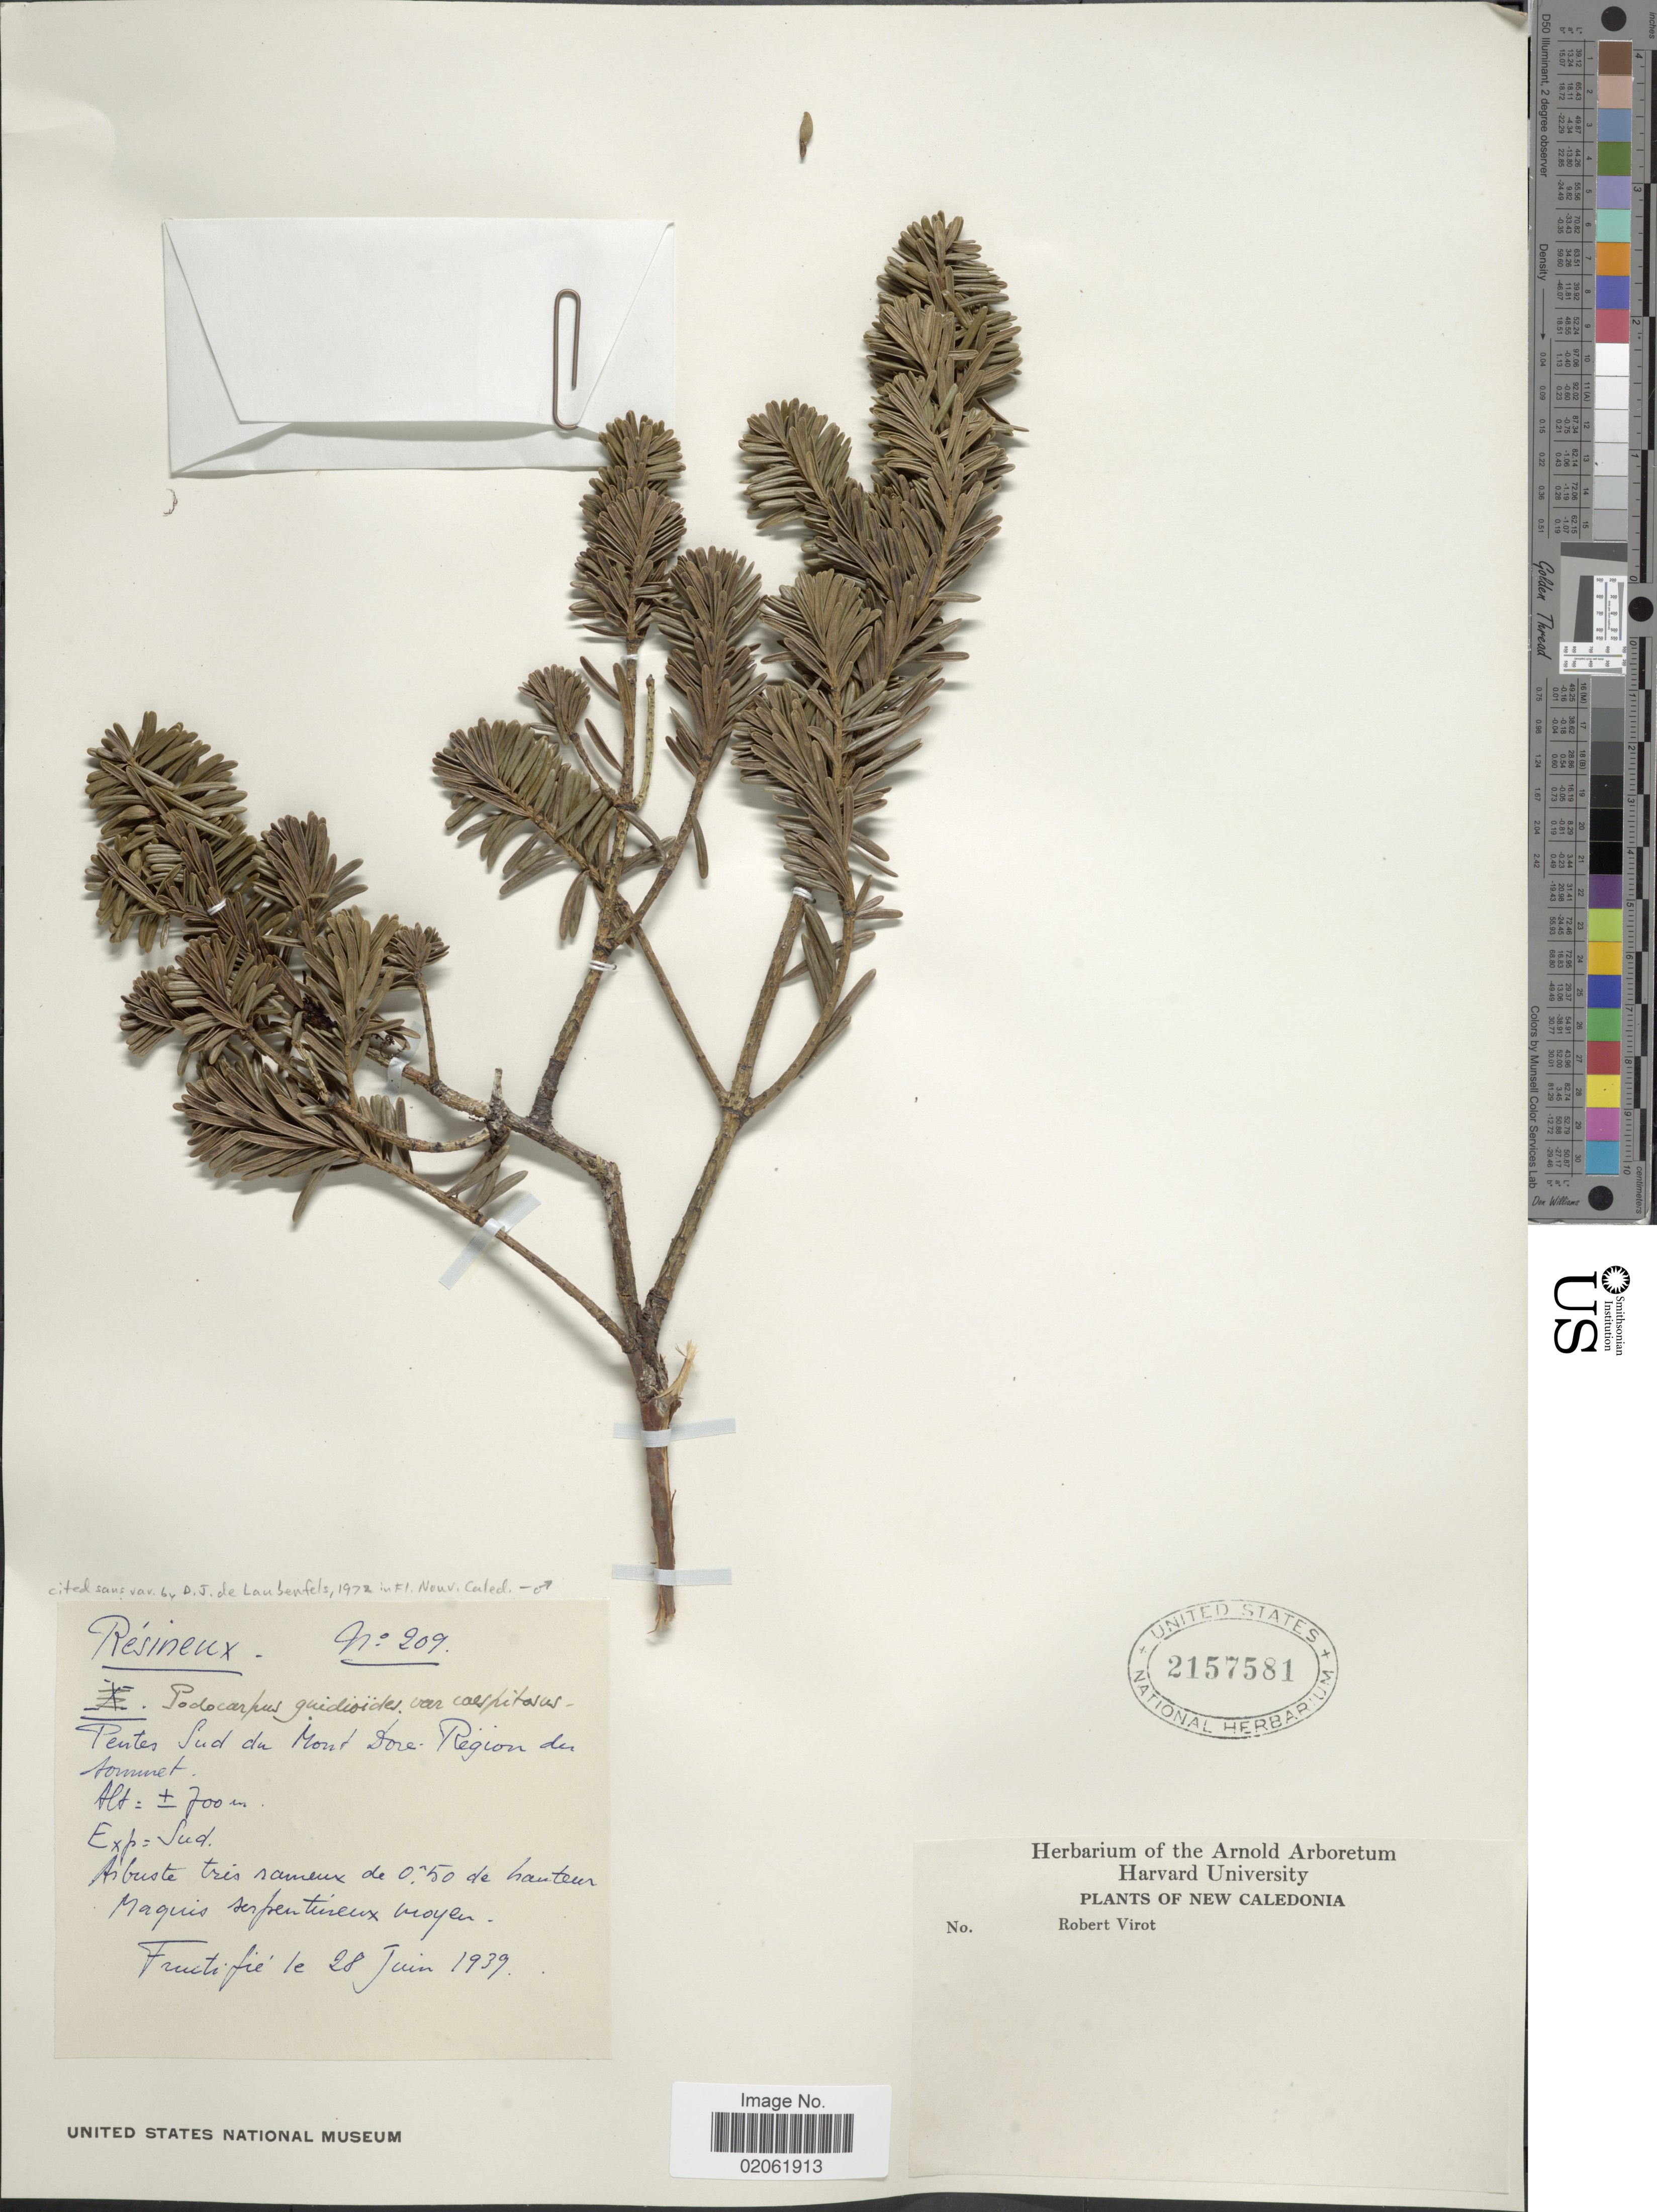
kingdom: Plantae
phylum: Tracheophyta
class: Pinopsida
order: Pinales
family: Podocarpaceae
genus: Podocarpus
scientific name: Podocarpus gnidioides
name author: Carrière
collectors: R. Virot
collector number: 209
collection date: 1939-06-28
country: New Caledonia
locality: Pentes Sud du Mont Dore. region du Sommet.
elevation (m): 700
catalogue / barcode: US 2157581